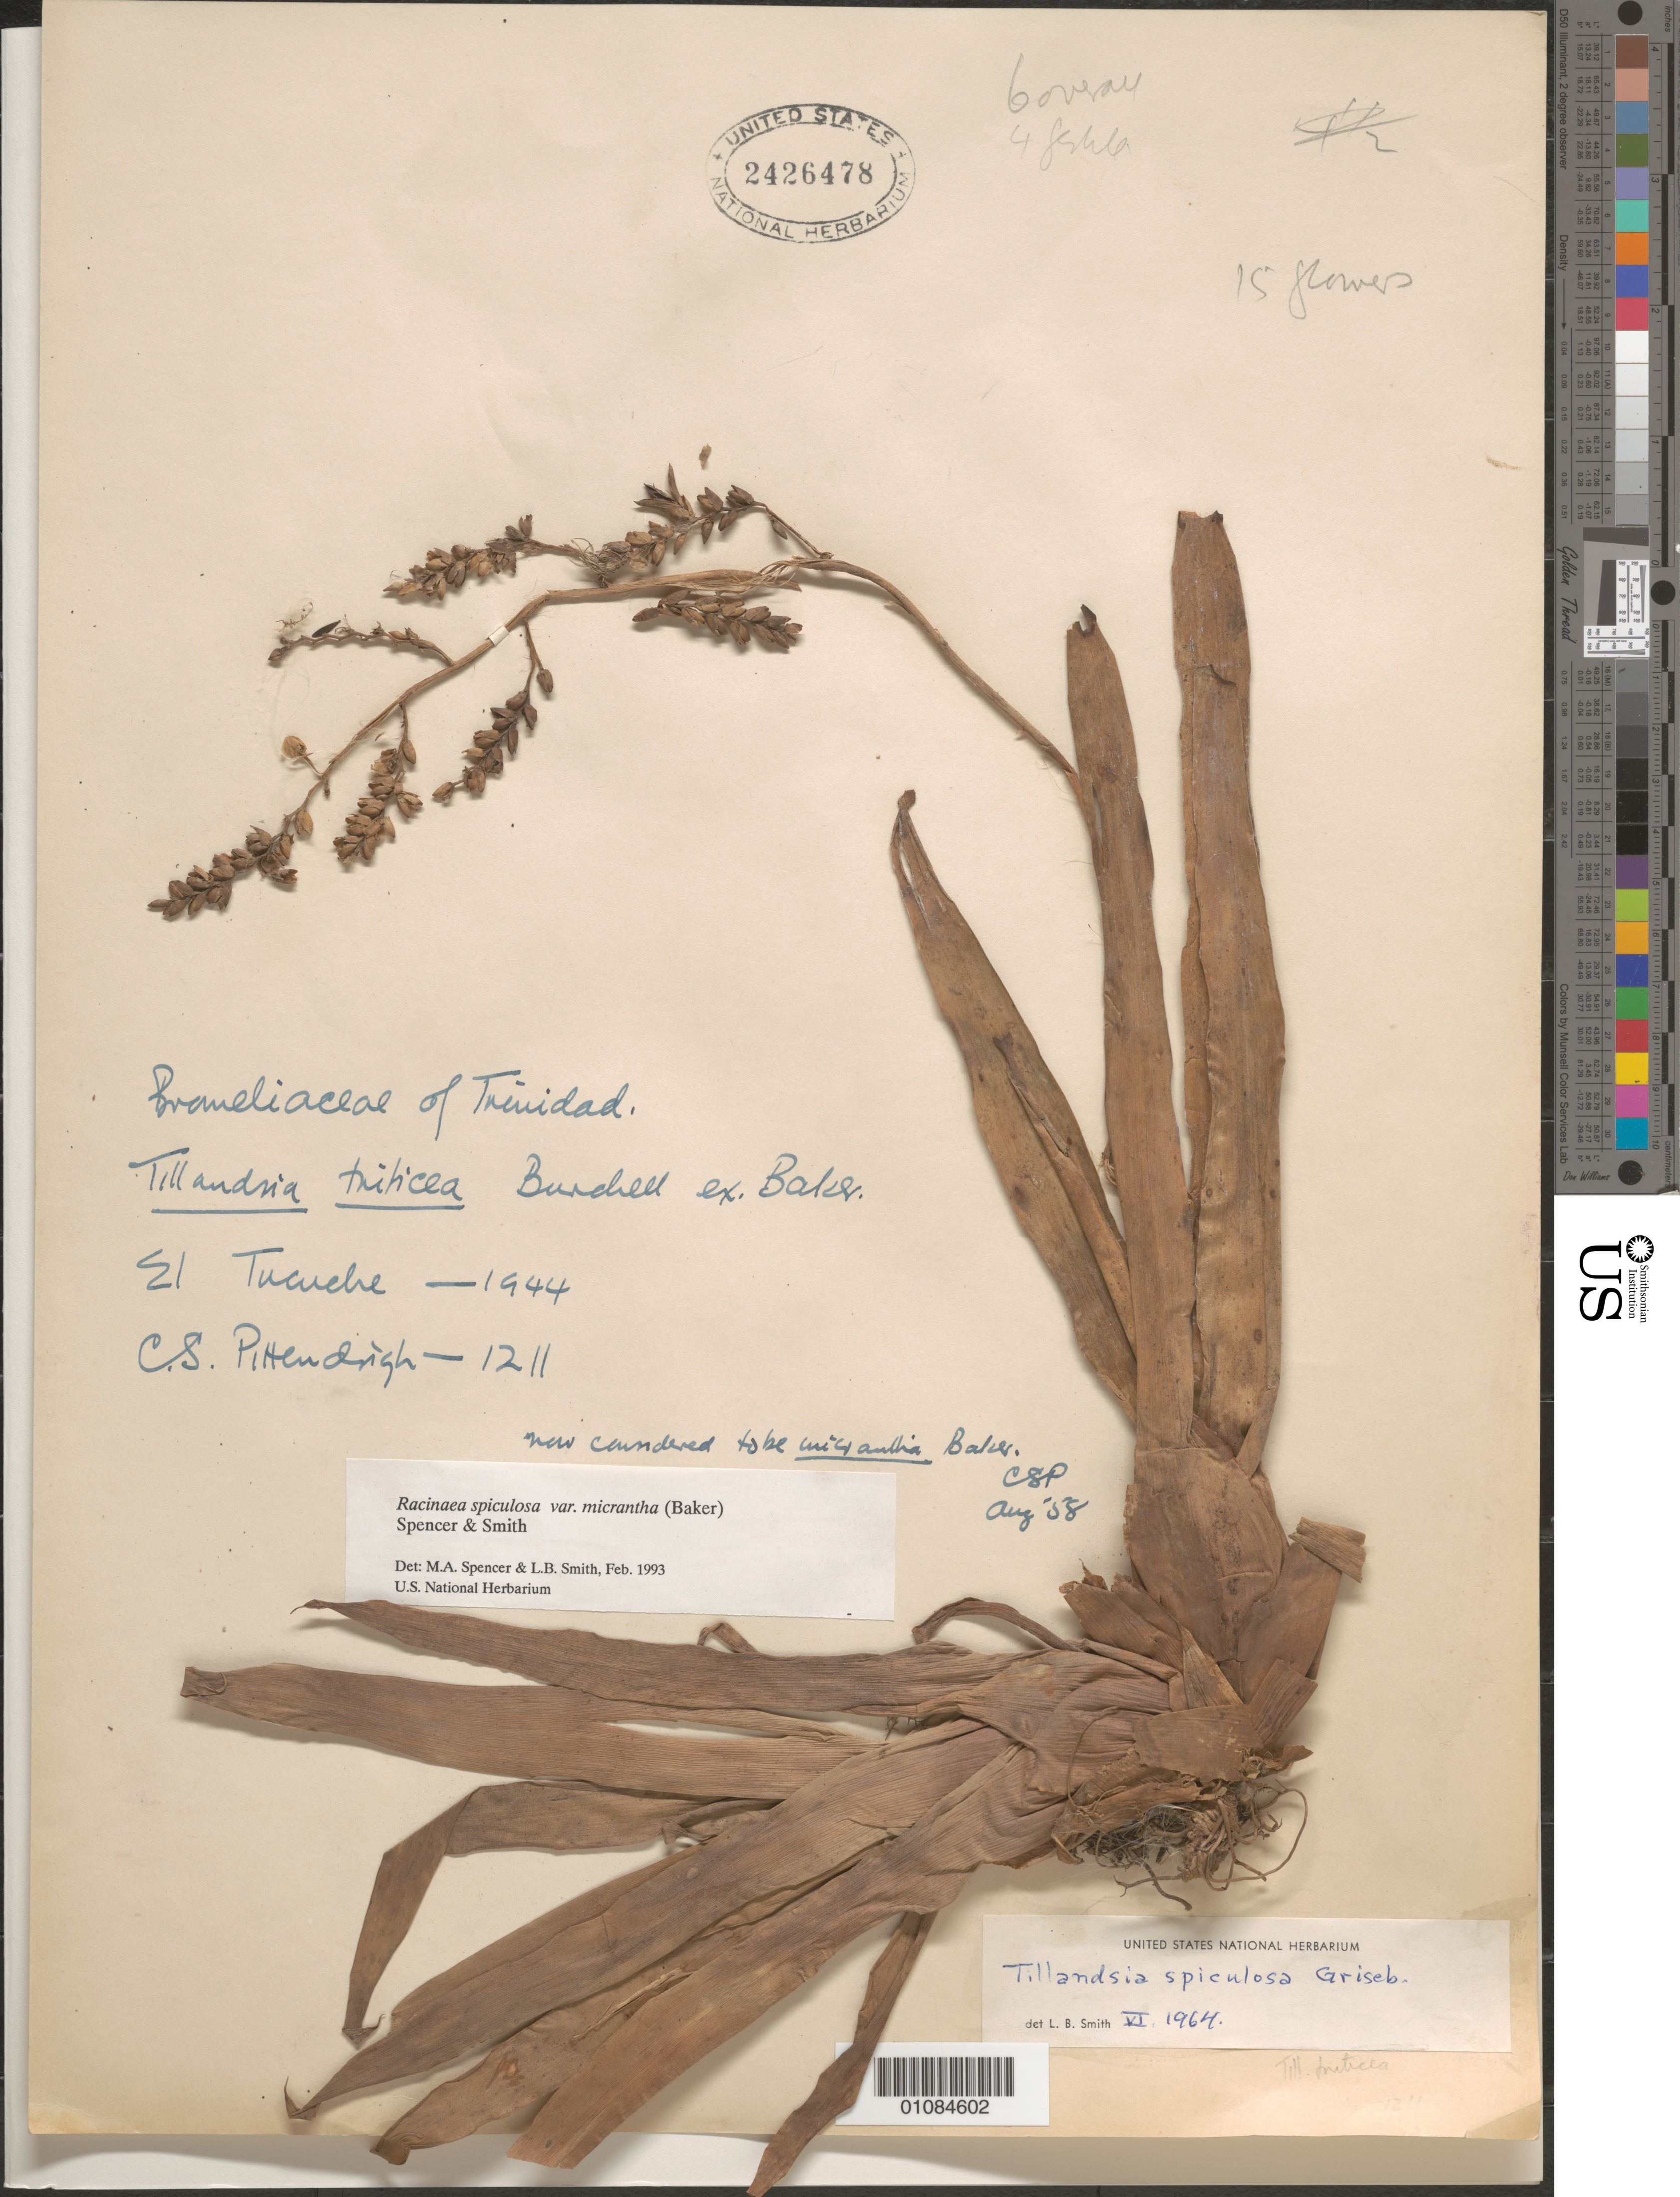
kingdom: Plantae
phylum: Tracheophyta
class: Liliopsida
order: Poales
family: Bromeliaceae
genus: Racinaea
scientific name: Racinaea spiculosa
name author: (Griseb.) M.A. Spencer & L.B. Sm.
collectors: C. S. Pittendrigh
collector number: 1211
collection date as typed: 1944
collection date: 1944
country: Trinidad and Tobago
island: Trinidad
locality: Tocuche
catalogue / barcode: US 2426478